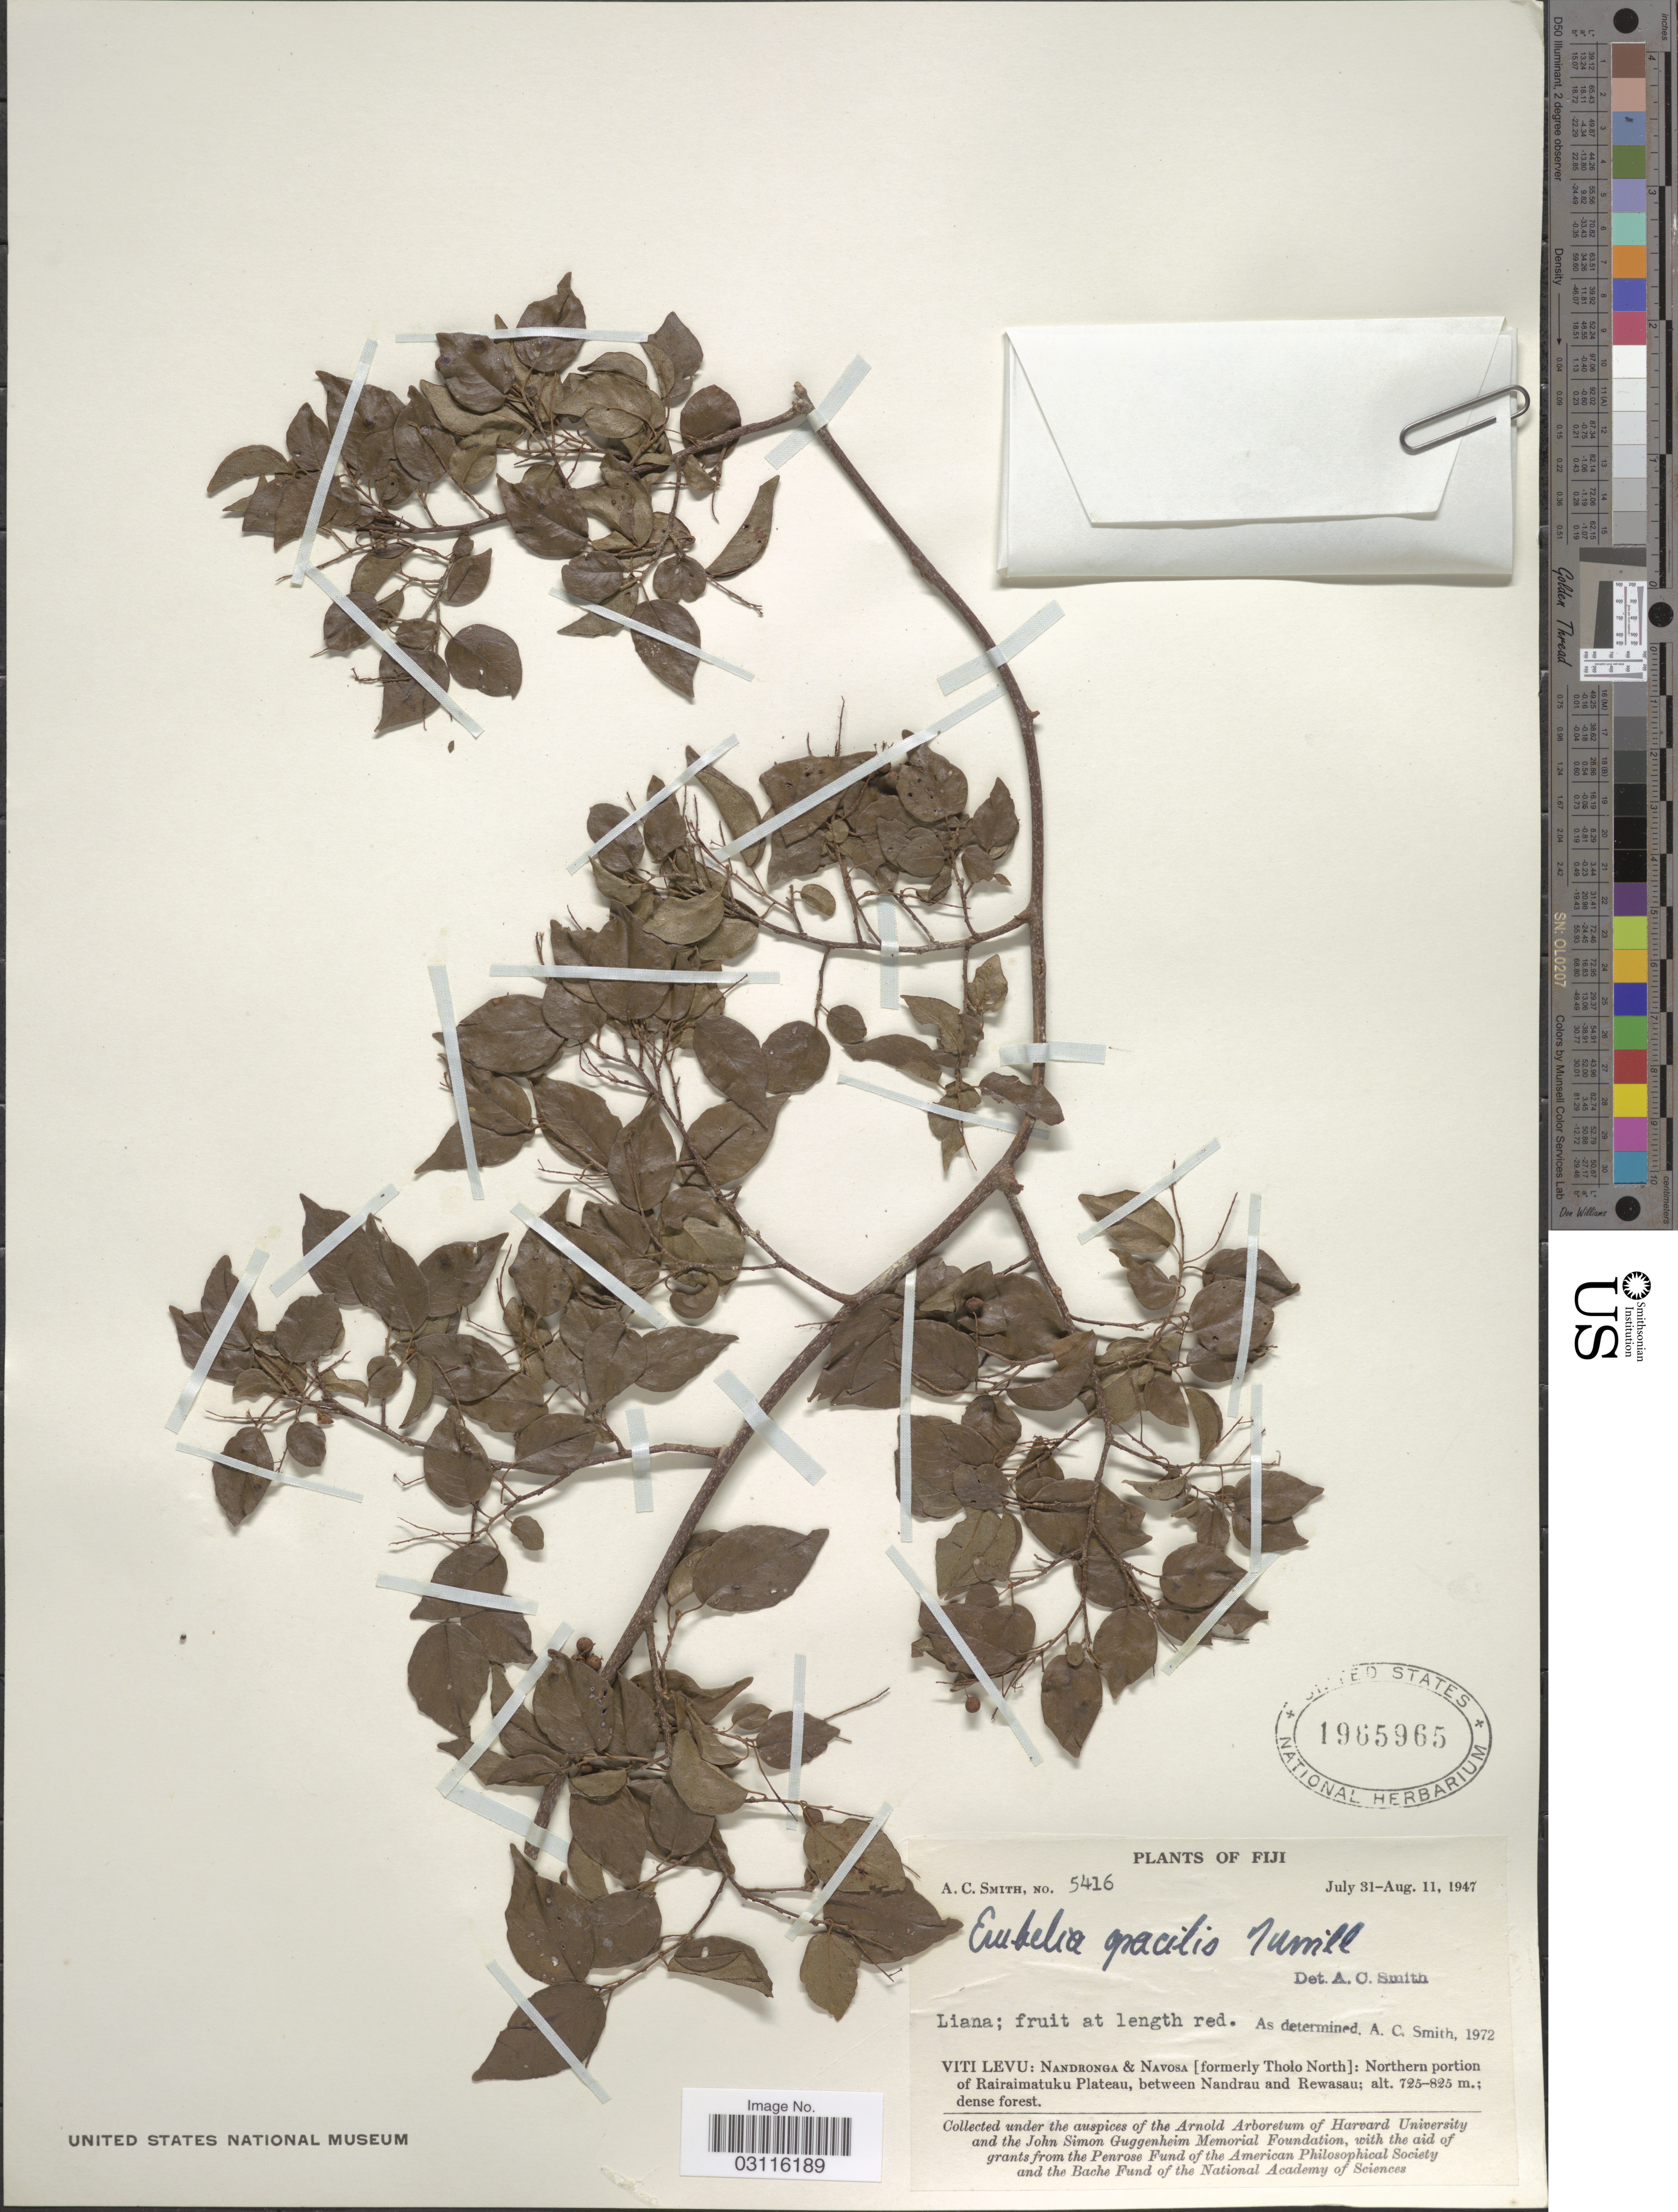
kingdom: Plantae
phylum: Tracheophyta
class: Magnoliopsida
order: Ericales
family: Primulaceae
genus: Embelia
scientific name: Embelia gracilis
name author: Turrill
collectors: A. C. Smith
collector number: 5416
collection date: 1947-07-31/1947-08-11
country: Fiji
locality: Viti Levu: Nandronga & Navosa [formerly Tholo North]: Northern portion of Rairaimatuku Plateau, between Nandrau and Rewasau.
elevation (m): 725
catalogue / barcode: US 1965965